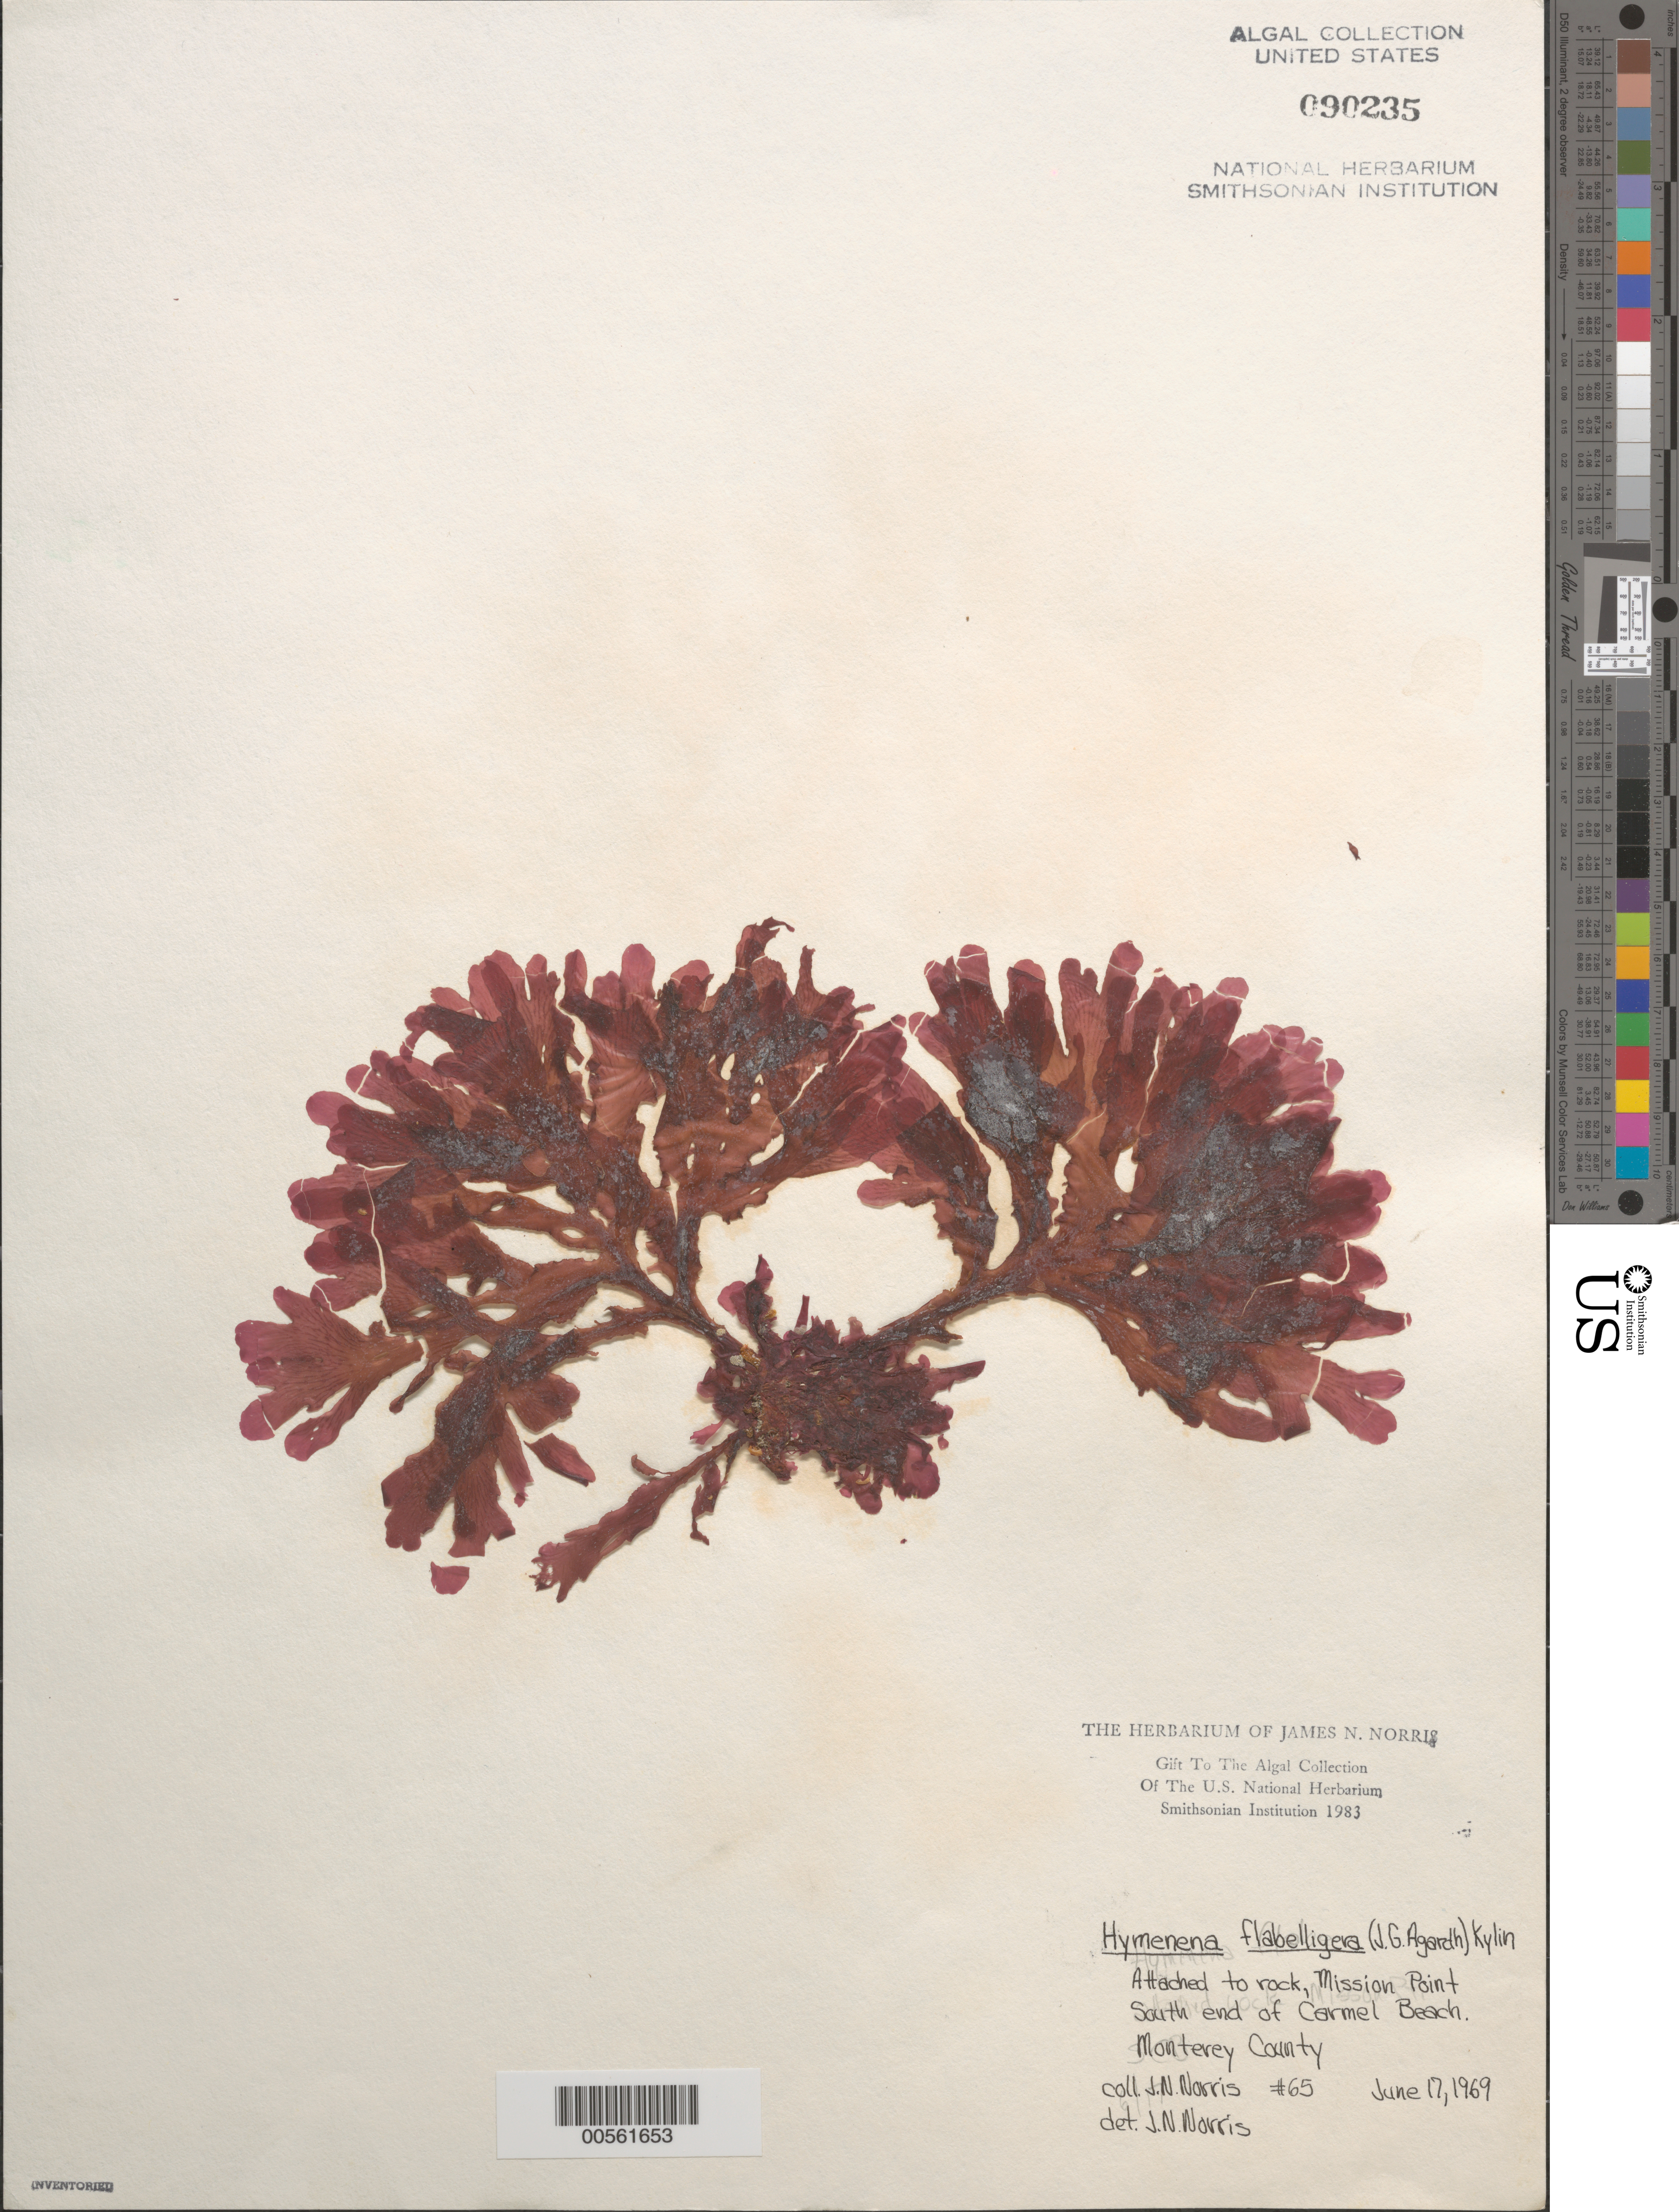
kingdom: Plantae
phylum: Rhodophyta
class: Florideophyceae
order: Ceramiales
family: Delesseriaceae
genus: Hymenena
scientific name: Hymenena flabelligera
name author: (J. Agardh) Kylin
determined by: Norris, James N.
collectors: J. N. Norris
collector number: JN-65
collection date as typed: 17 Jun 1969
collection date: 1969-06-17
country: United States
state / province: California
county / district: Monterey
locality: Carmel Beach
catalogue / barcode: US 90235